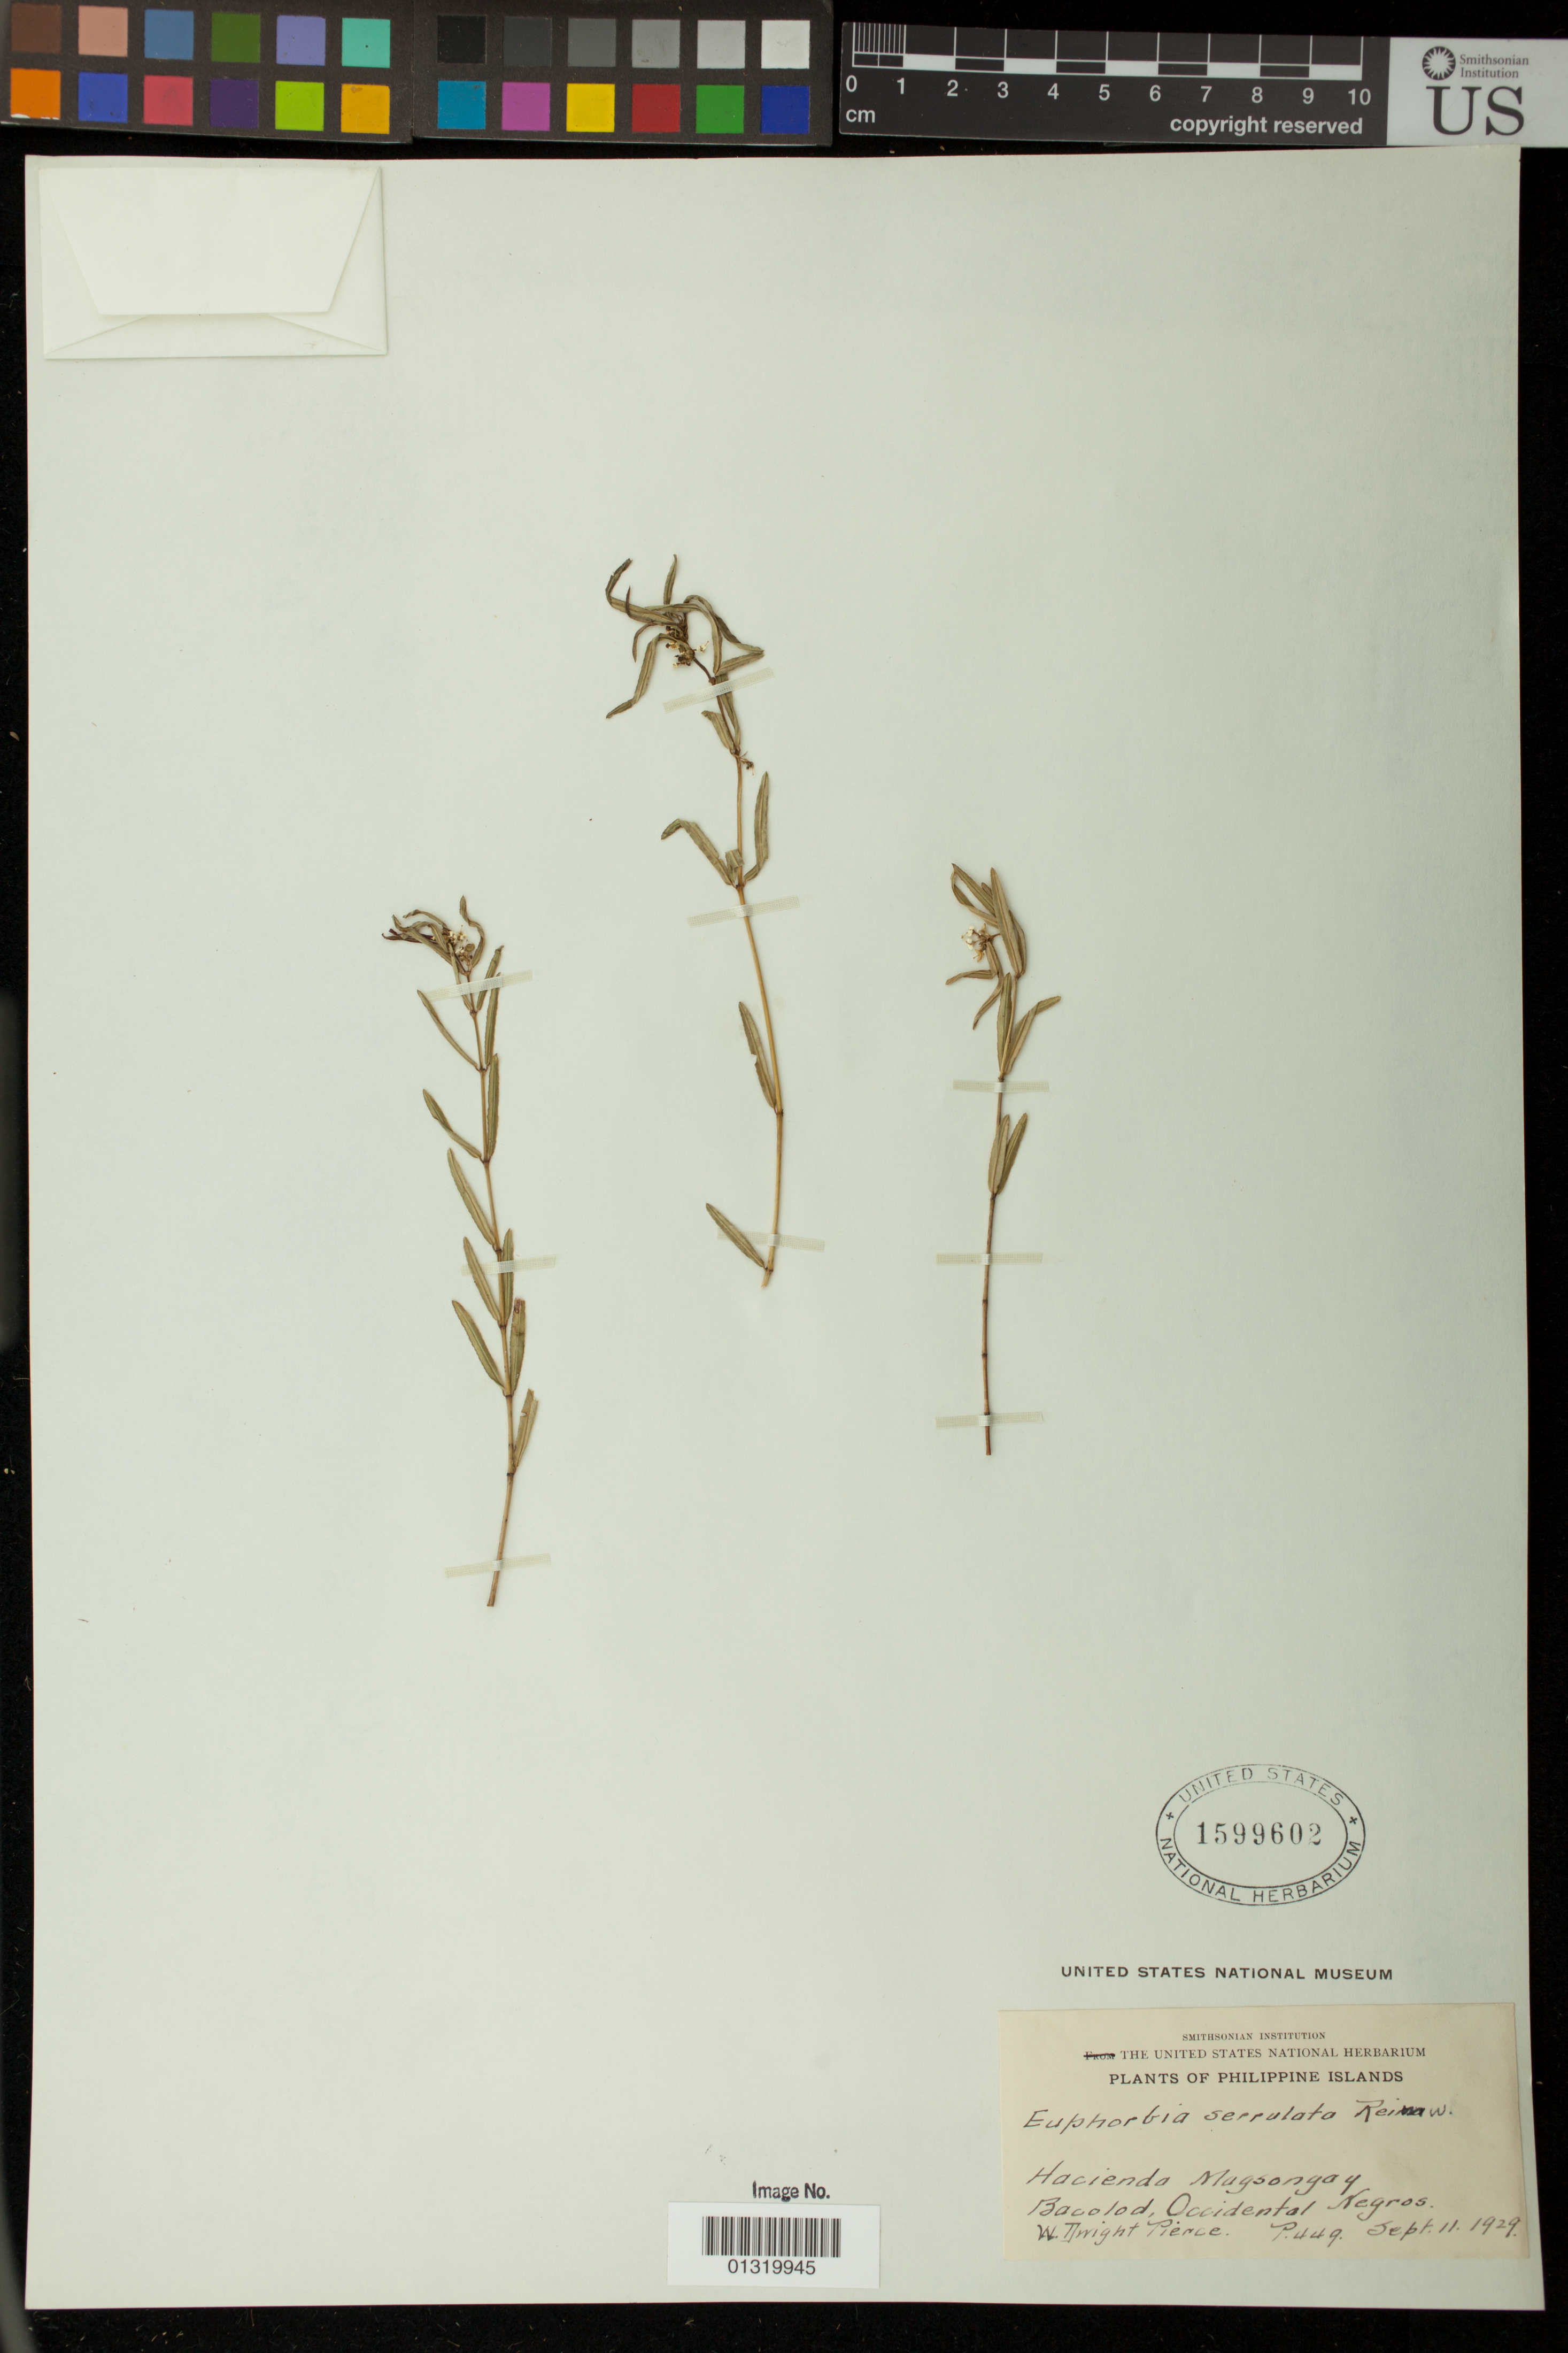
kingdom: Plantae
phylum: Tracheophyta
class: Magnoliopsida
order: Malpighiales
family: Euphorbiaceae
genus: Euphorbia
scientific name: Euphorbia bifida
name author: Hook. & Arn.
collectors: W. Pierce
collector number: P449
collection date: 1929-09-11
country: Philippines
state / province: Western Visayas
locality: Hacienda Magsongay; Bacolod, Occidental Negros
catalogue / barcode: US 1599602